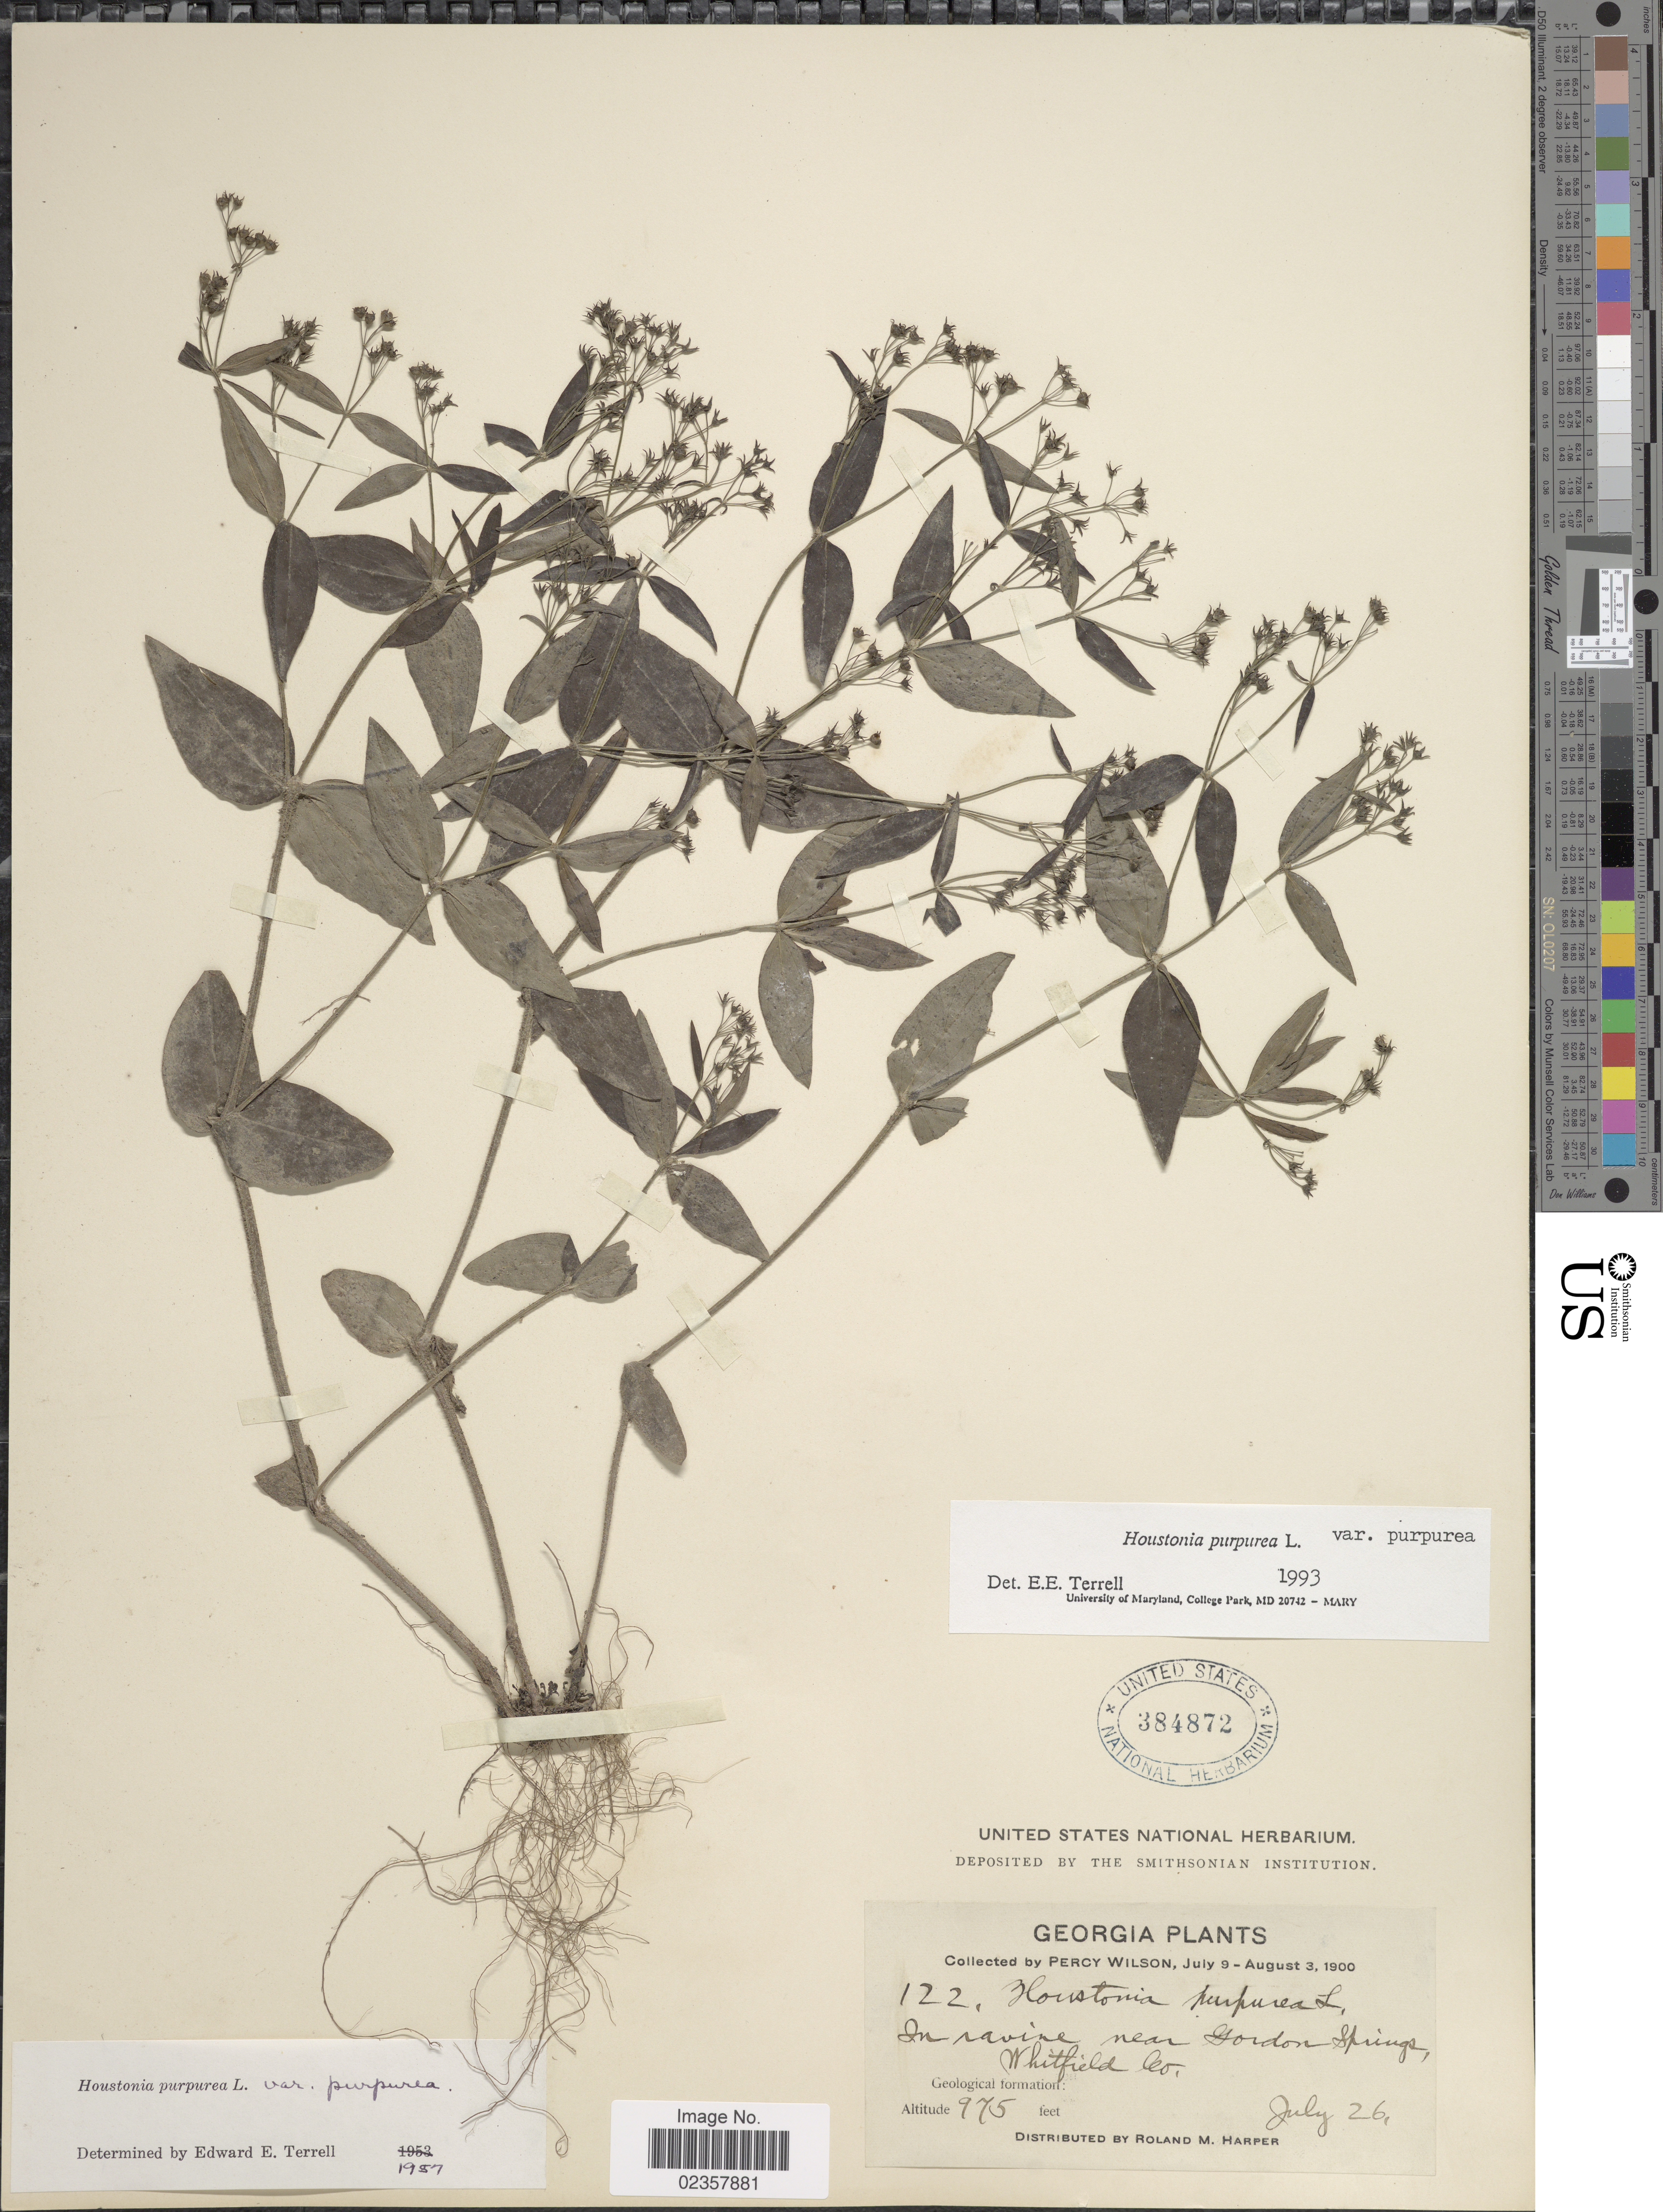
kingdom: Plantae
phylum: Tracheophyta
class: Magnoliopsida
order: Gentianales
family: Rubiaceae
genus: Houstonia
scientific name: Houstonia purpurea var. purpurea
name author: L.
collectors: P. Wilson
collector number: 122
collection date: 1900-07-26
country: United States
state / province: Georgia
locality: In ravine near Gordon Springs, Whitfield Co.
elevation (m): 297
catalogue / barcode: US 384872